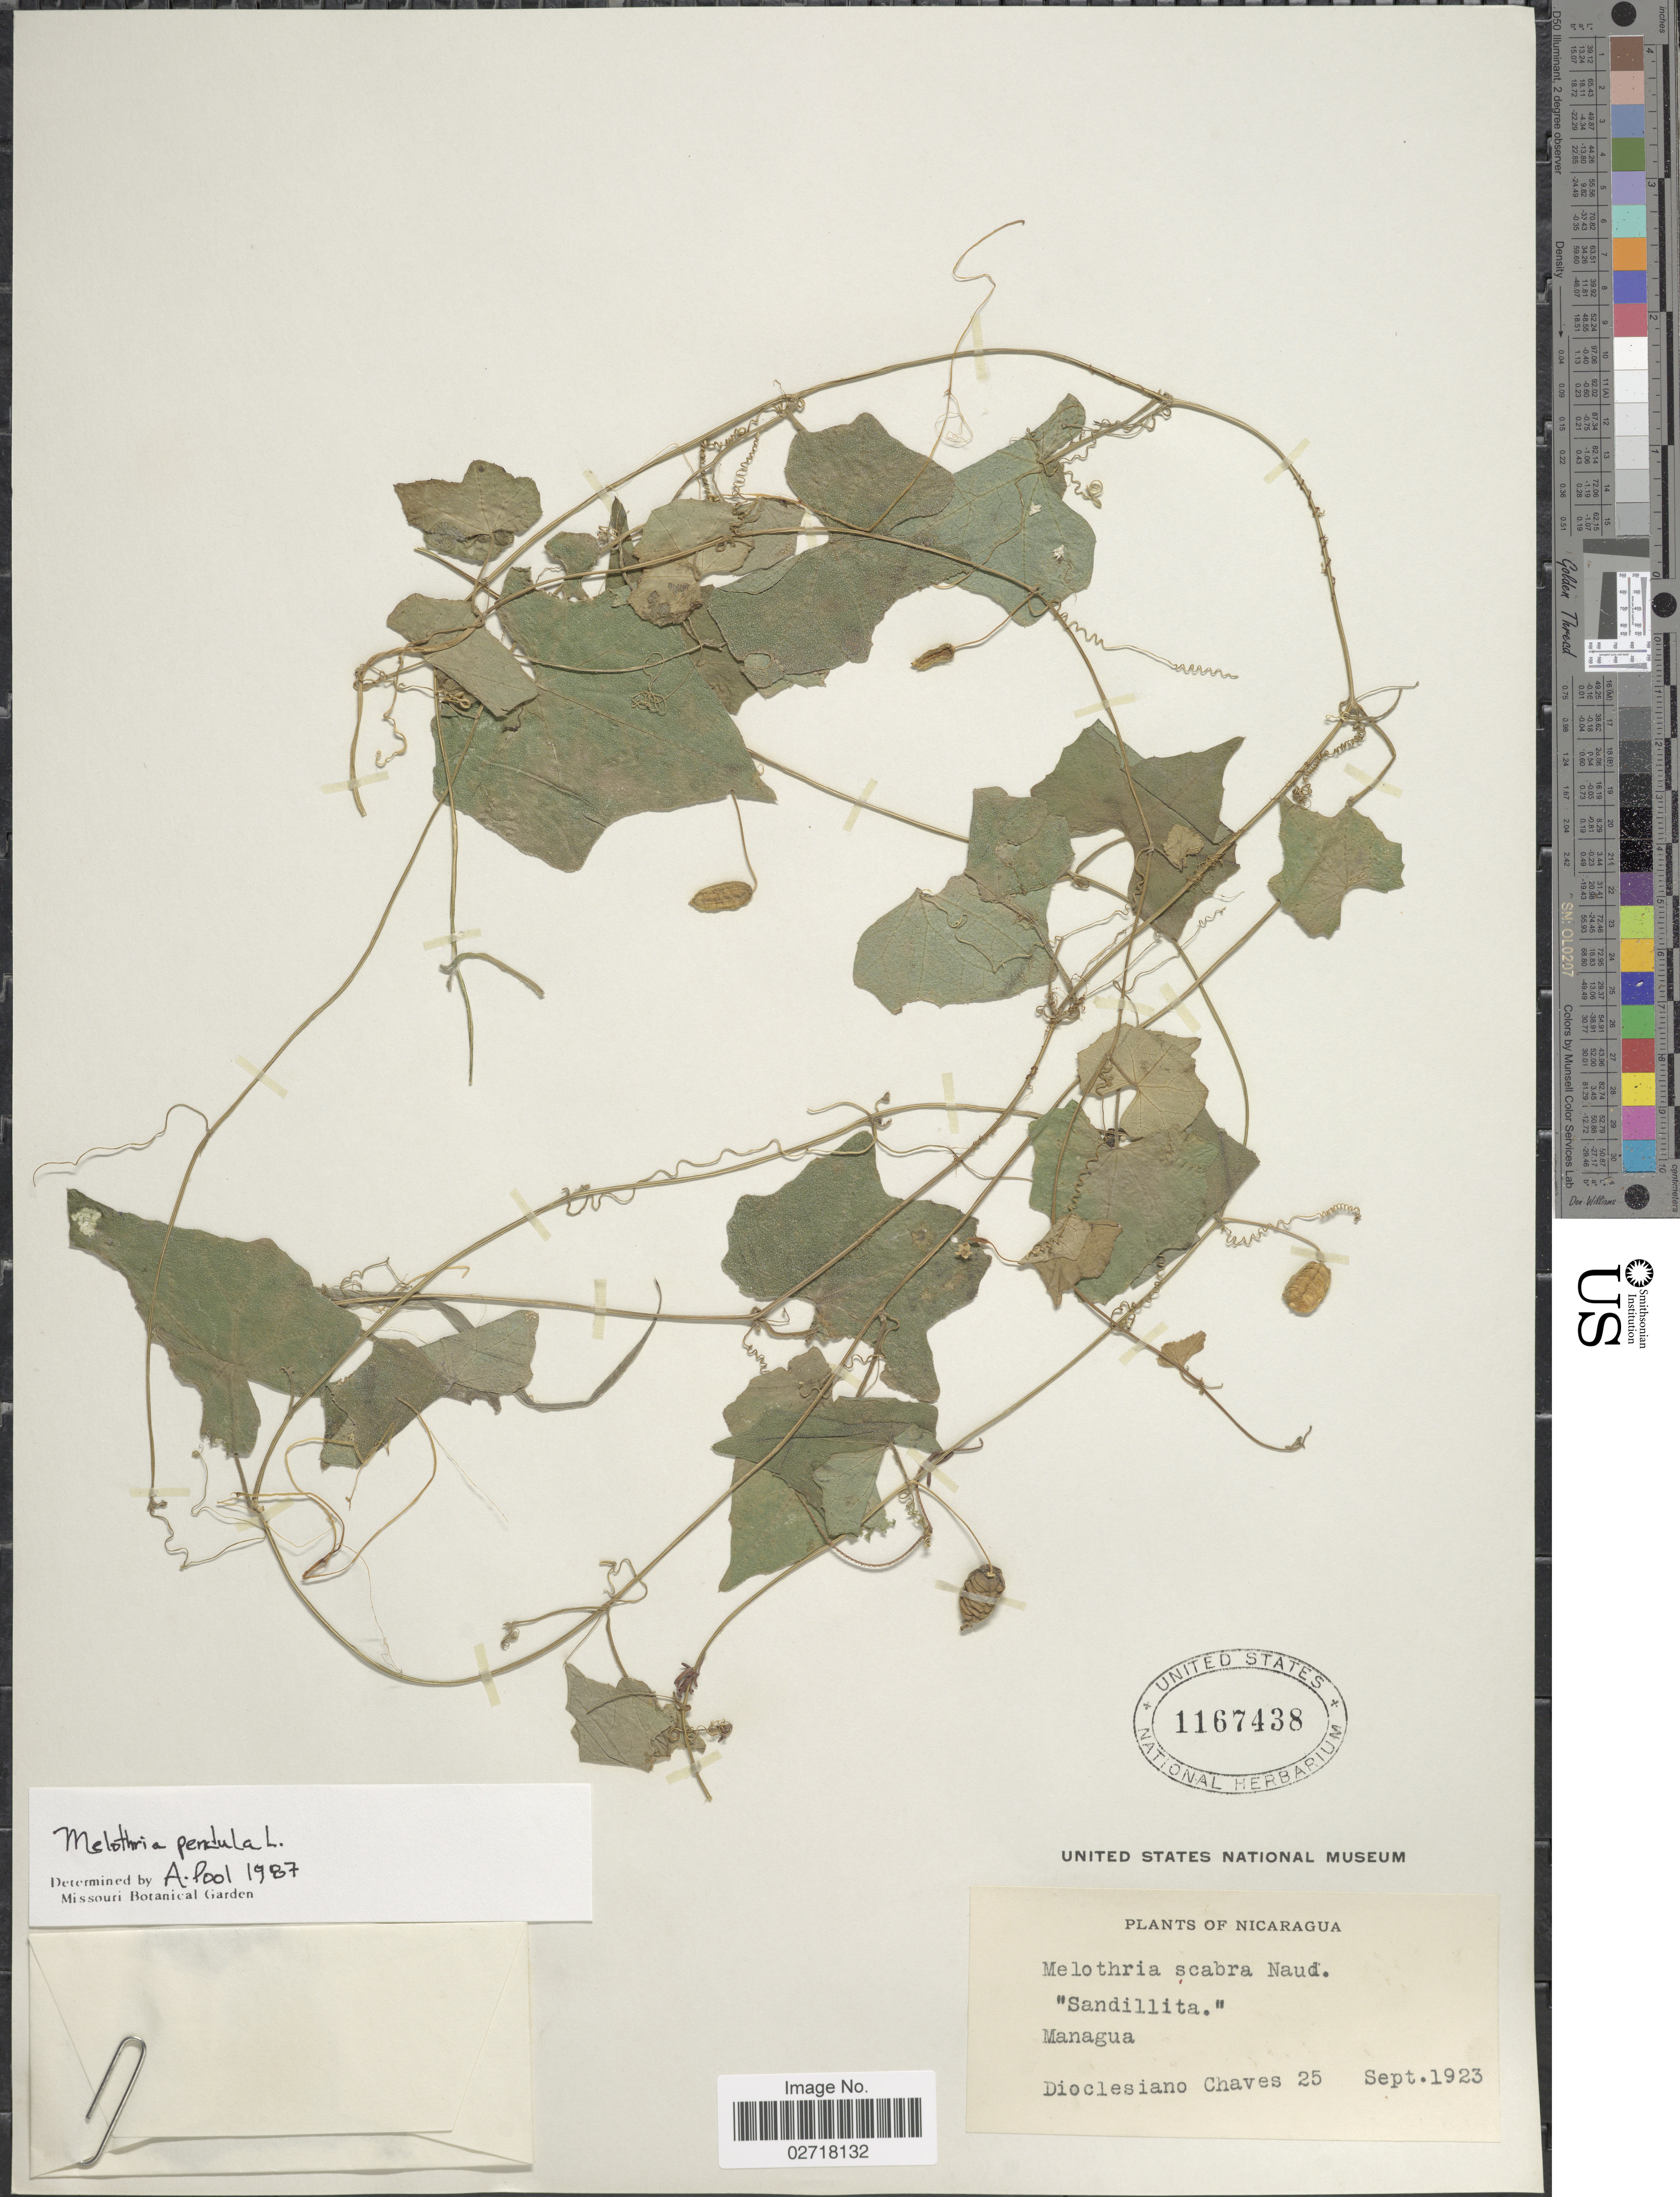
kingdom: Plantae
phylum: Tracheophyta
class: Magnoliopsida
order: Cucurbitales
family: Cucurbitaceae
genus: Melothria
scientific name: Melothria pendula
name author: L.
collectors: D. Chaves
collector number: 25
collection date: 1923-09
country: Nicaragua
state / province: Managua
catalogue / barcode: US 1167438